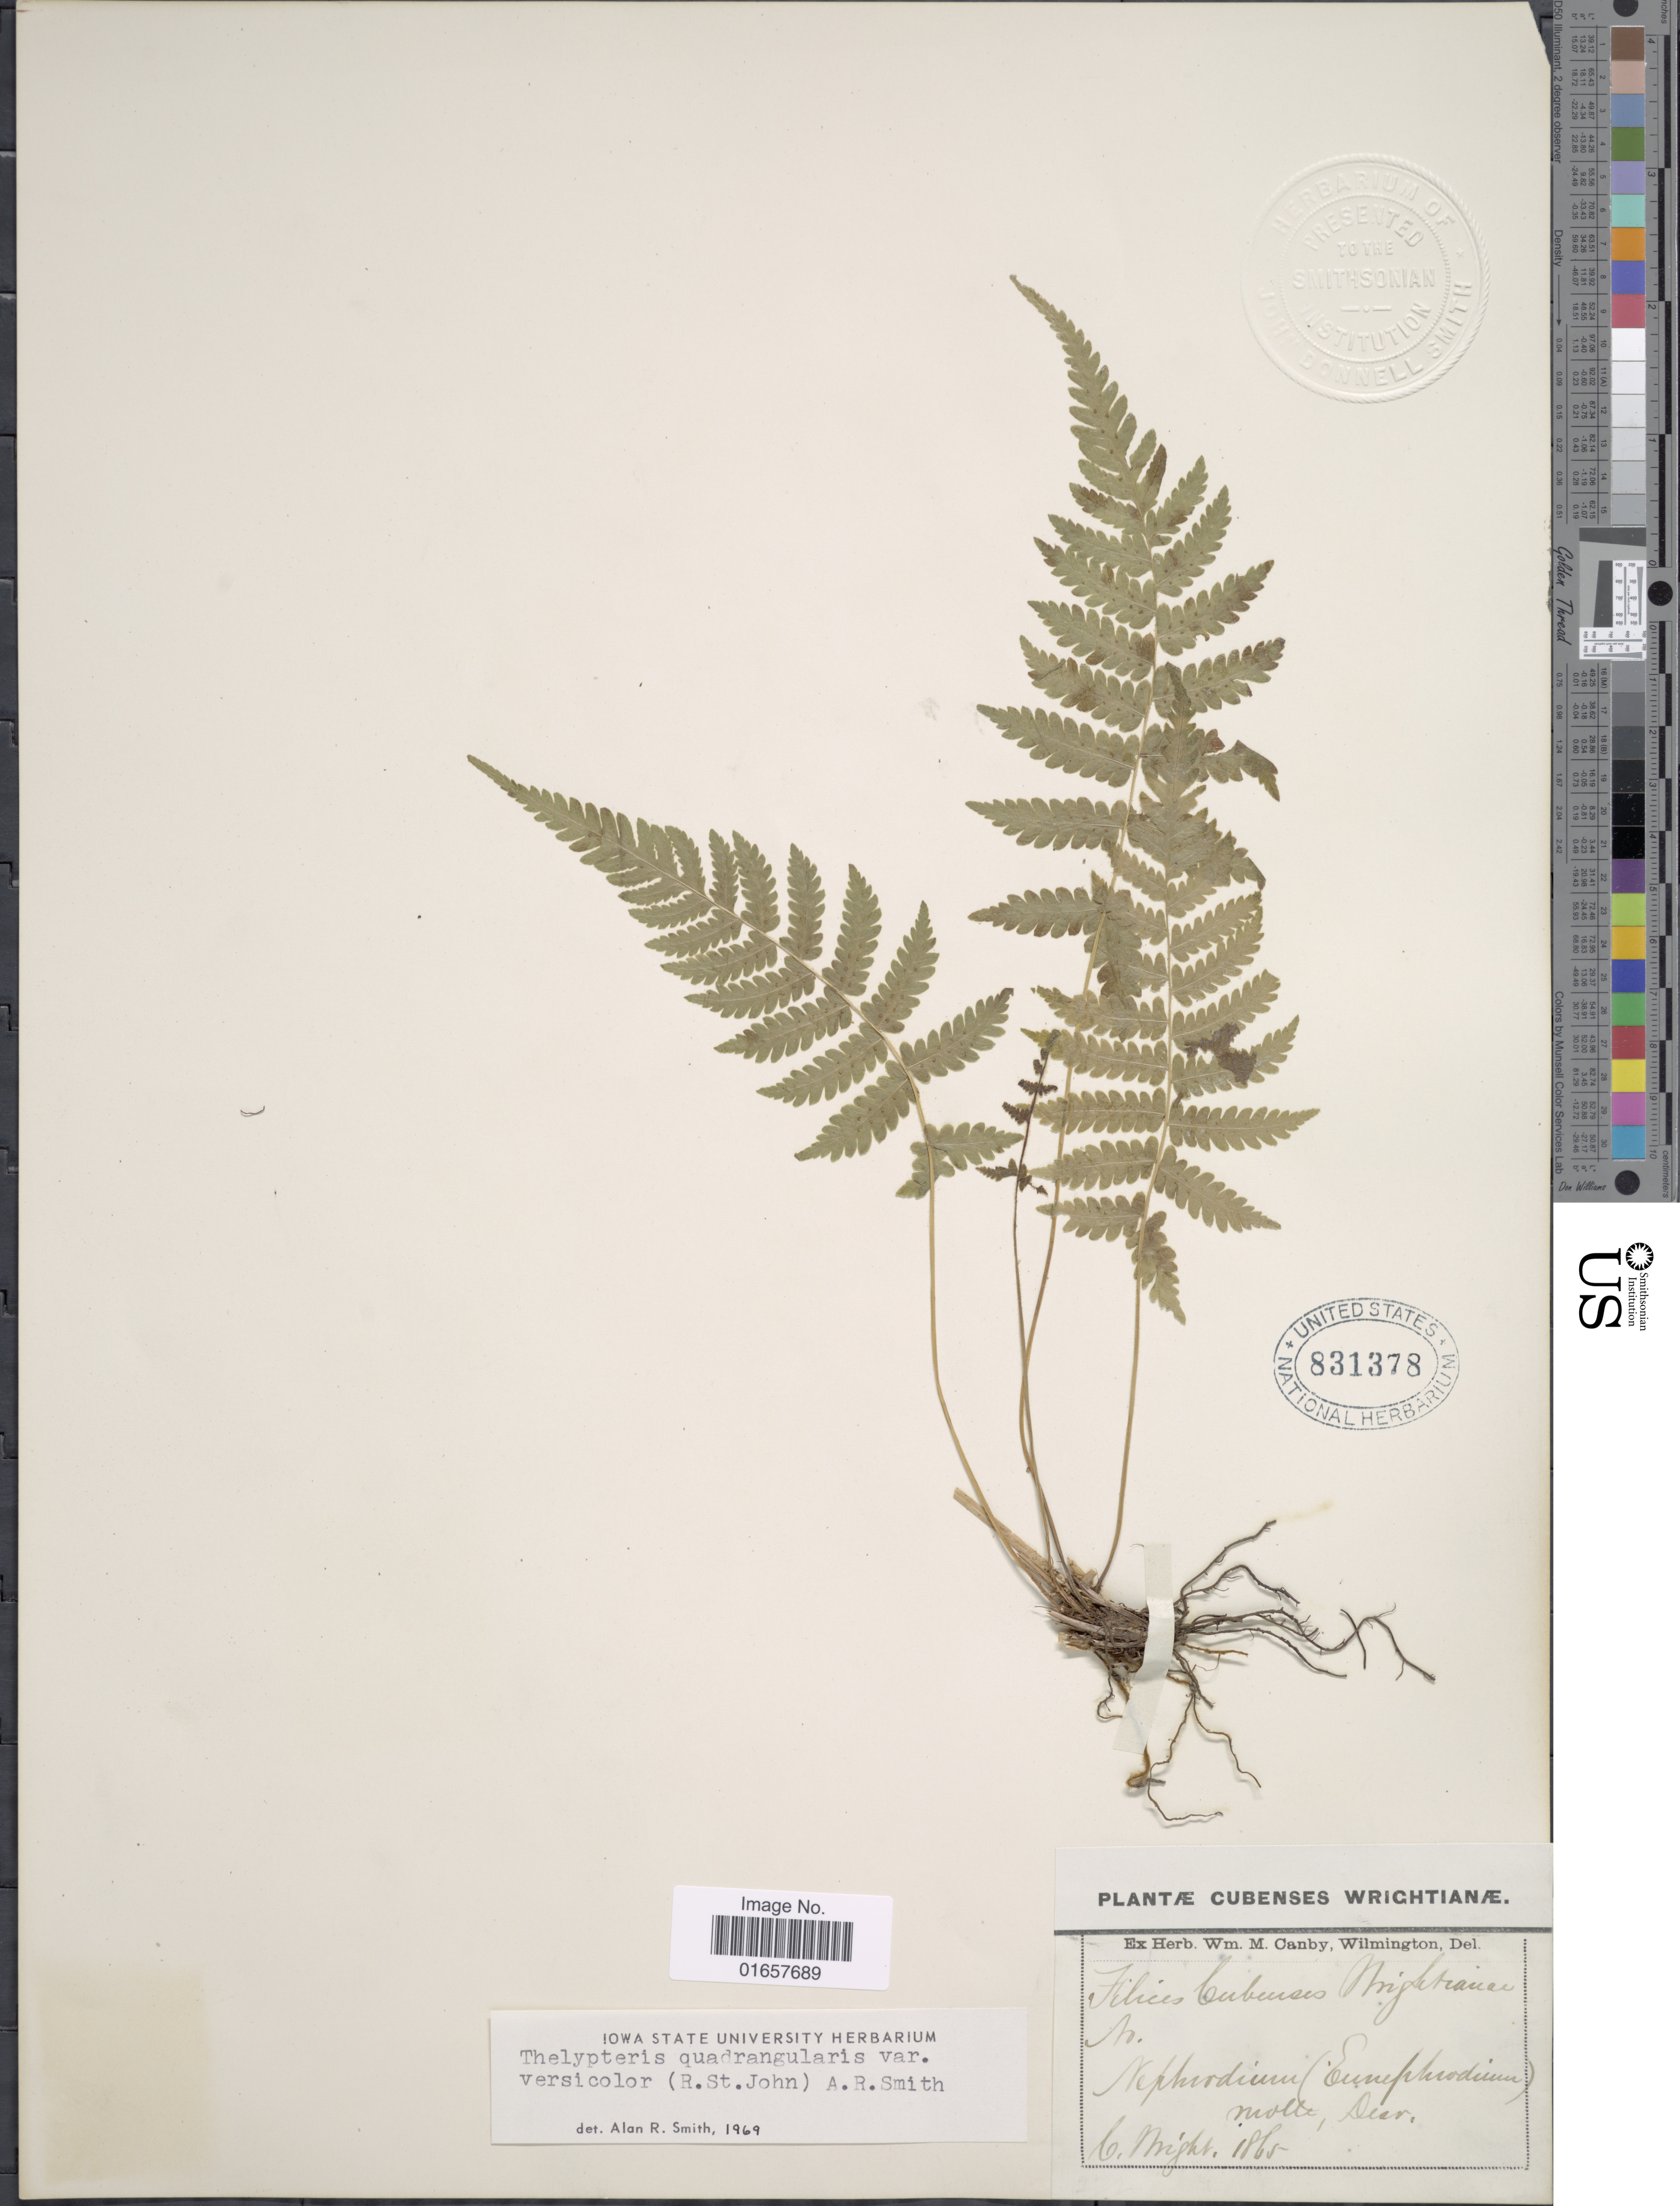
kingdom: Plantae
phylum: Tracheophyta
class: Polypodiopsida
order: Polypodiales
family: Thelypteridaceae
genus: Christella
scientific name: Christella hispidula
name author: (Decne.) Holttum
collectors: C. Wright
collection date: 1865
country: Cuba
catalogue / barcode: US 831378